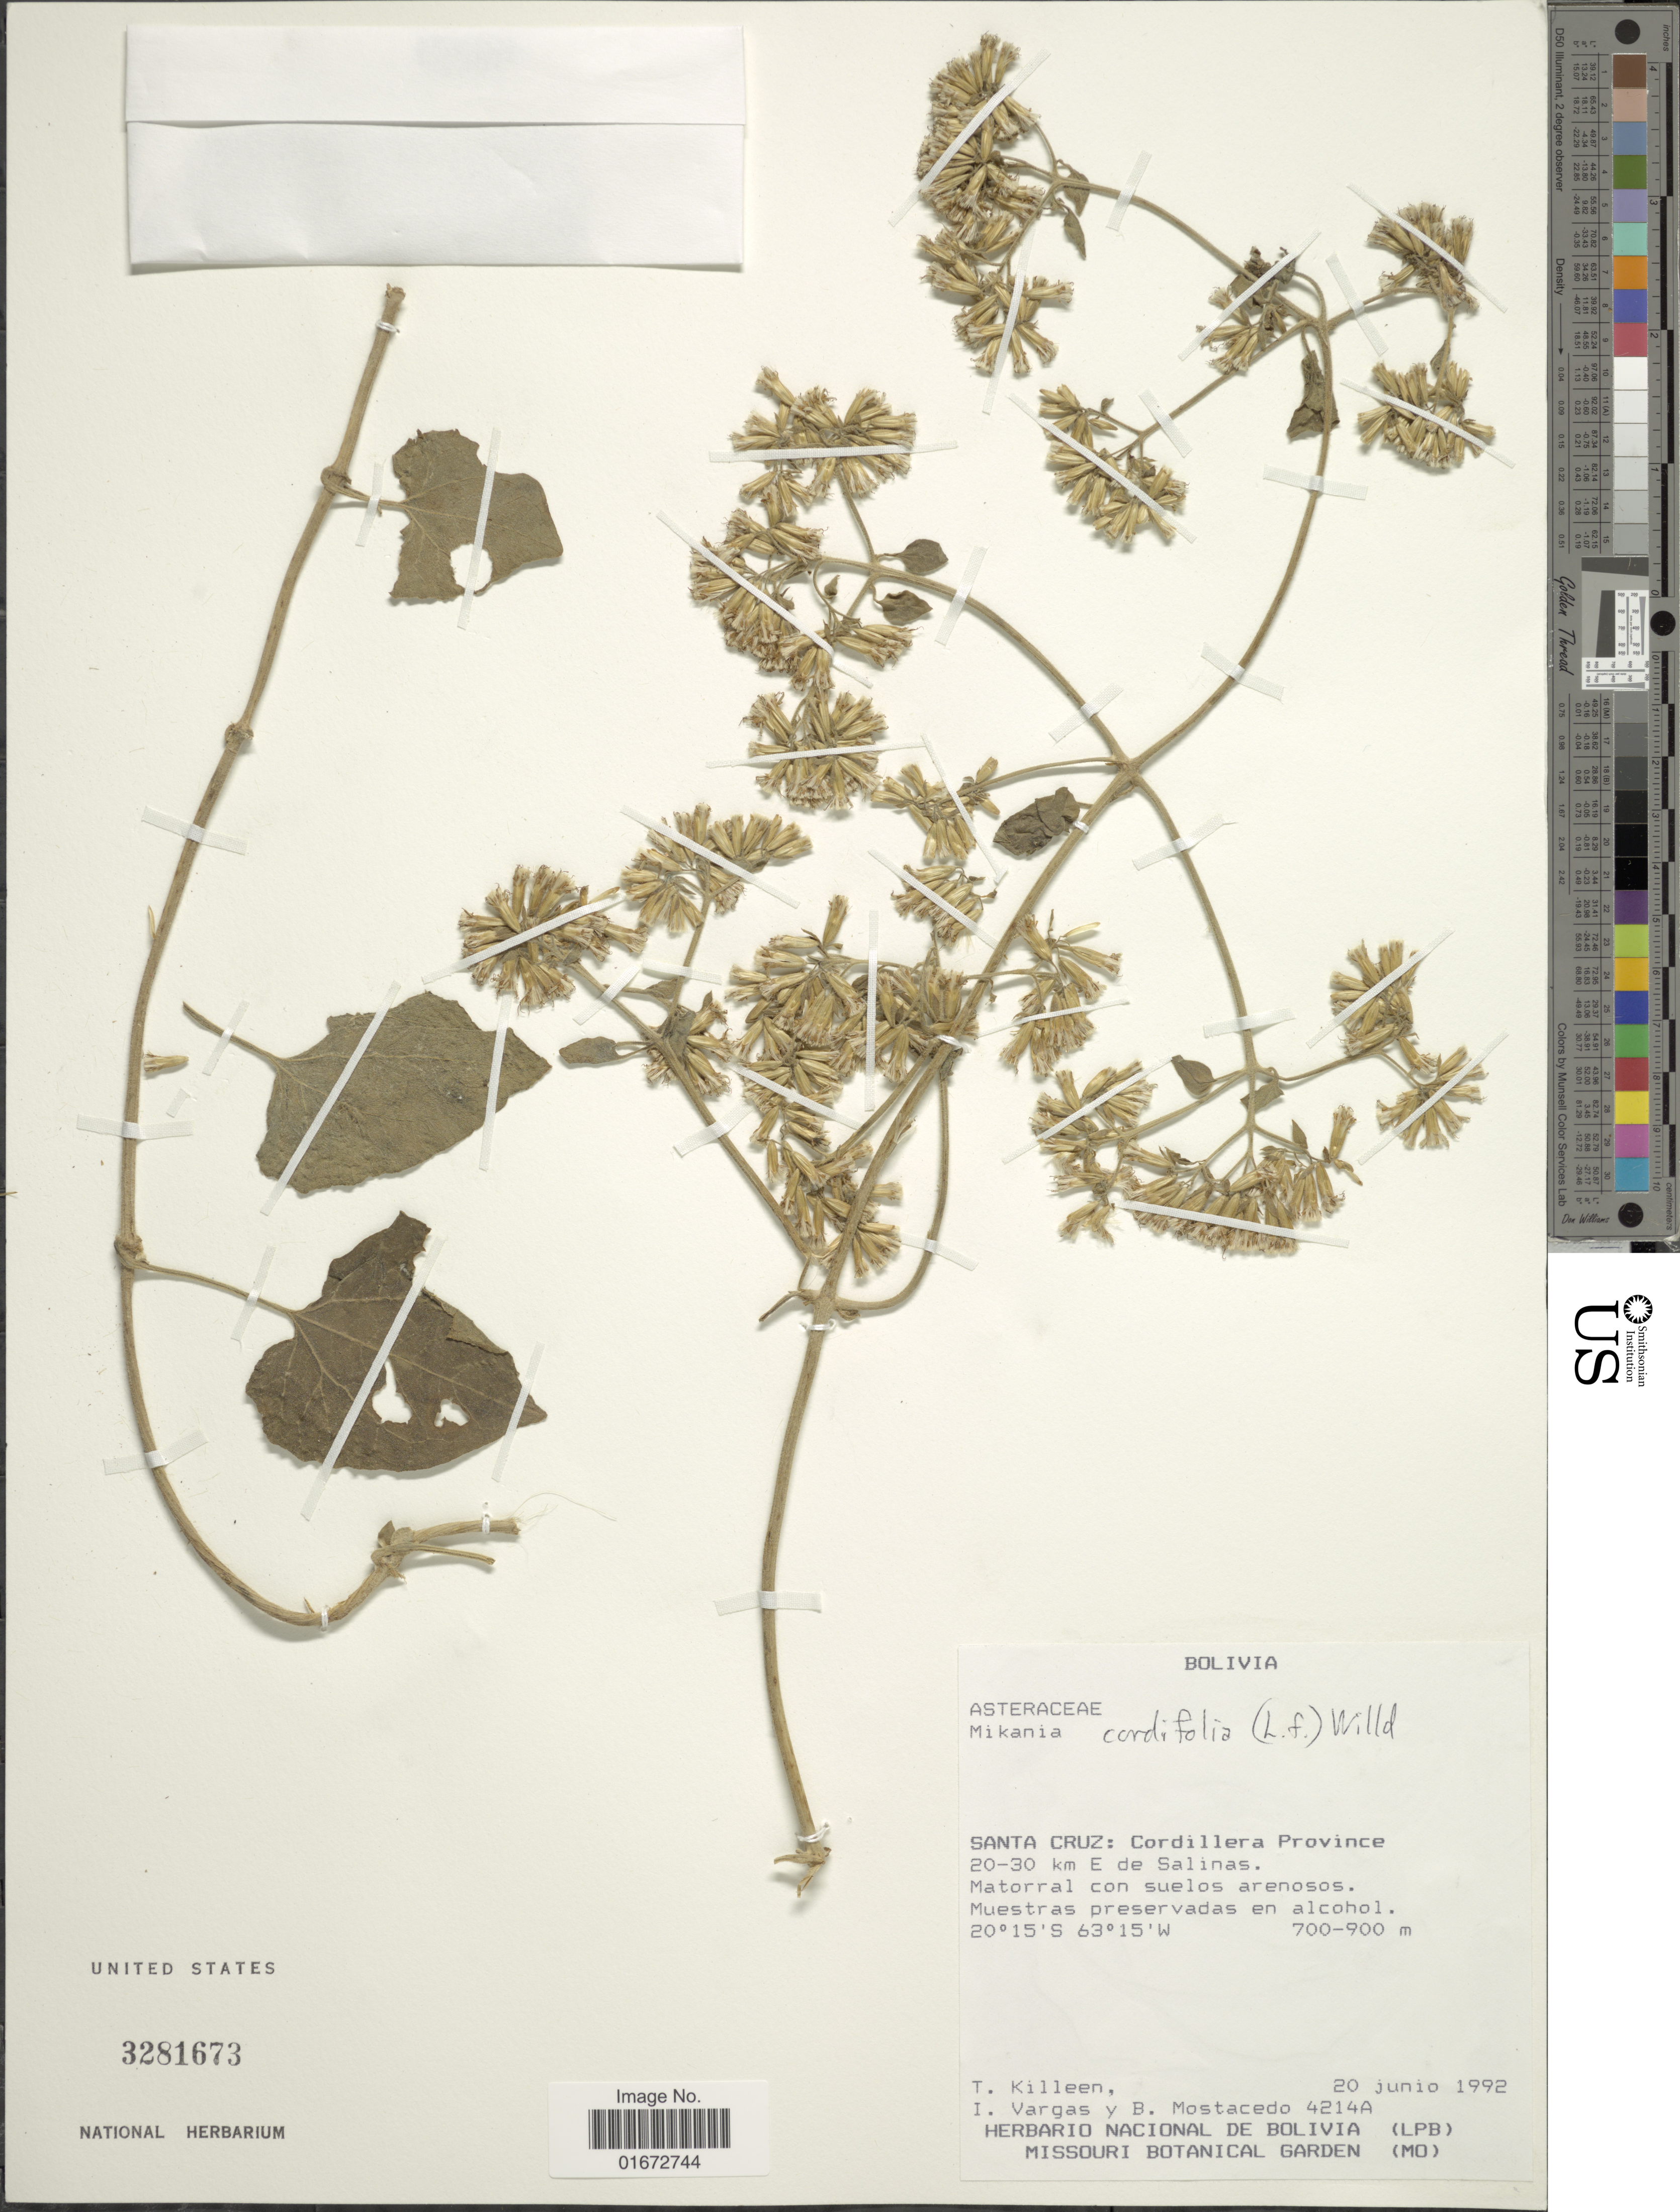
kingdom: Plantae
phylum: Tracheophyta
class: Magnoliopsida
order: Asterales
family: Asteraceae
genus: Mikania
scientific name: Mikania cordifolia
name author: Kunth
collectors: T. J. Killeen, I. Vargas & B. Mostacedo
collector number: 4214A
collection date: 1992-06-20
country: Bolivia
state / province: Santa Cruz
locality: Santa Cruz: Cordillera Province. 20-30 km E de Salinas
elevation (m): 700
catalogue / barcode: US 3281673